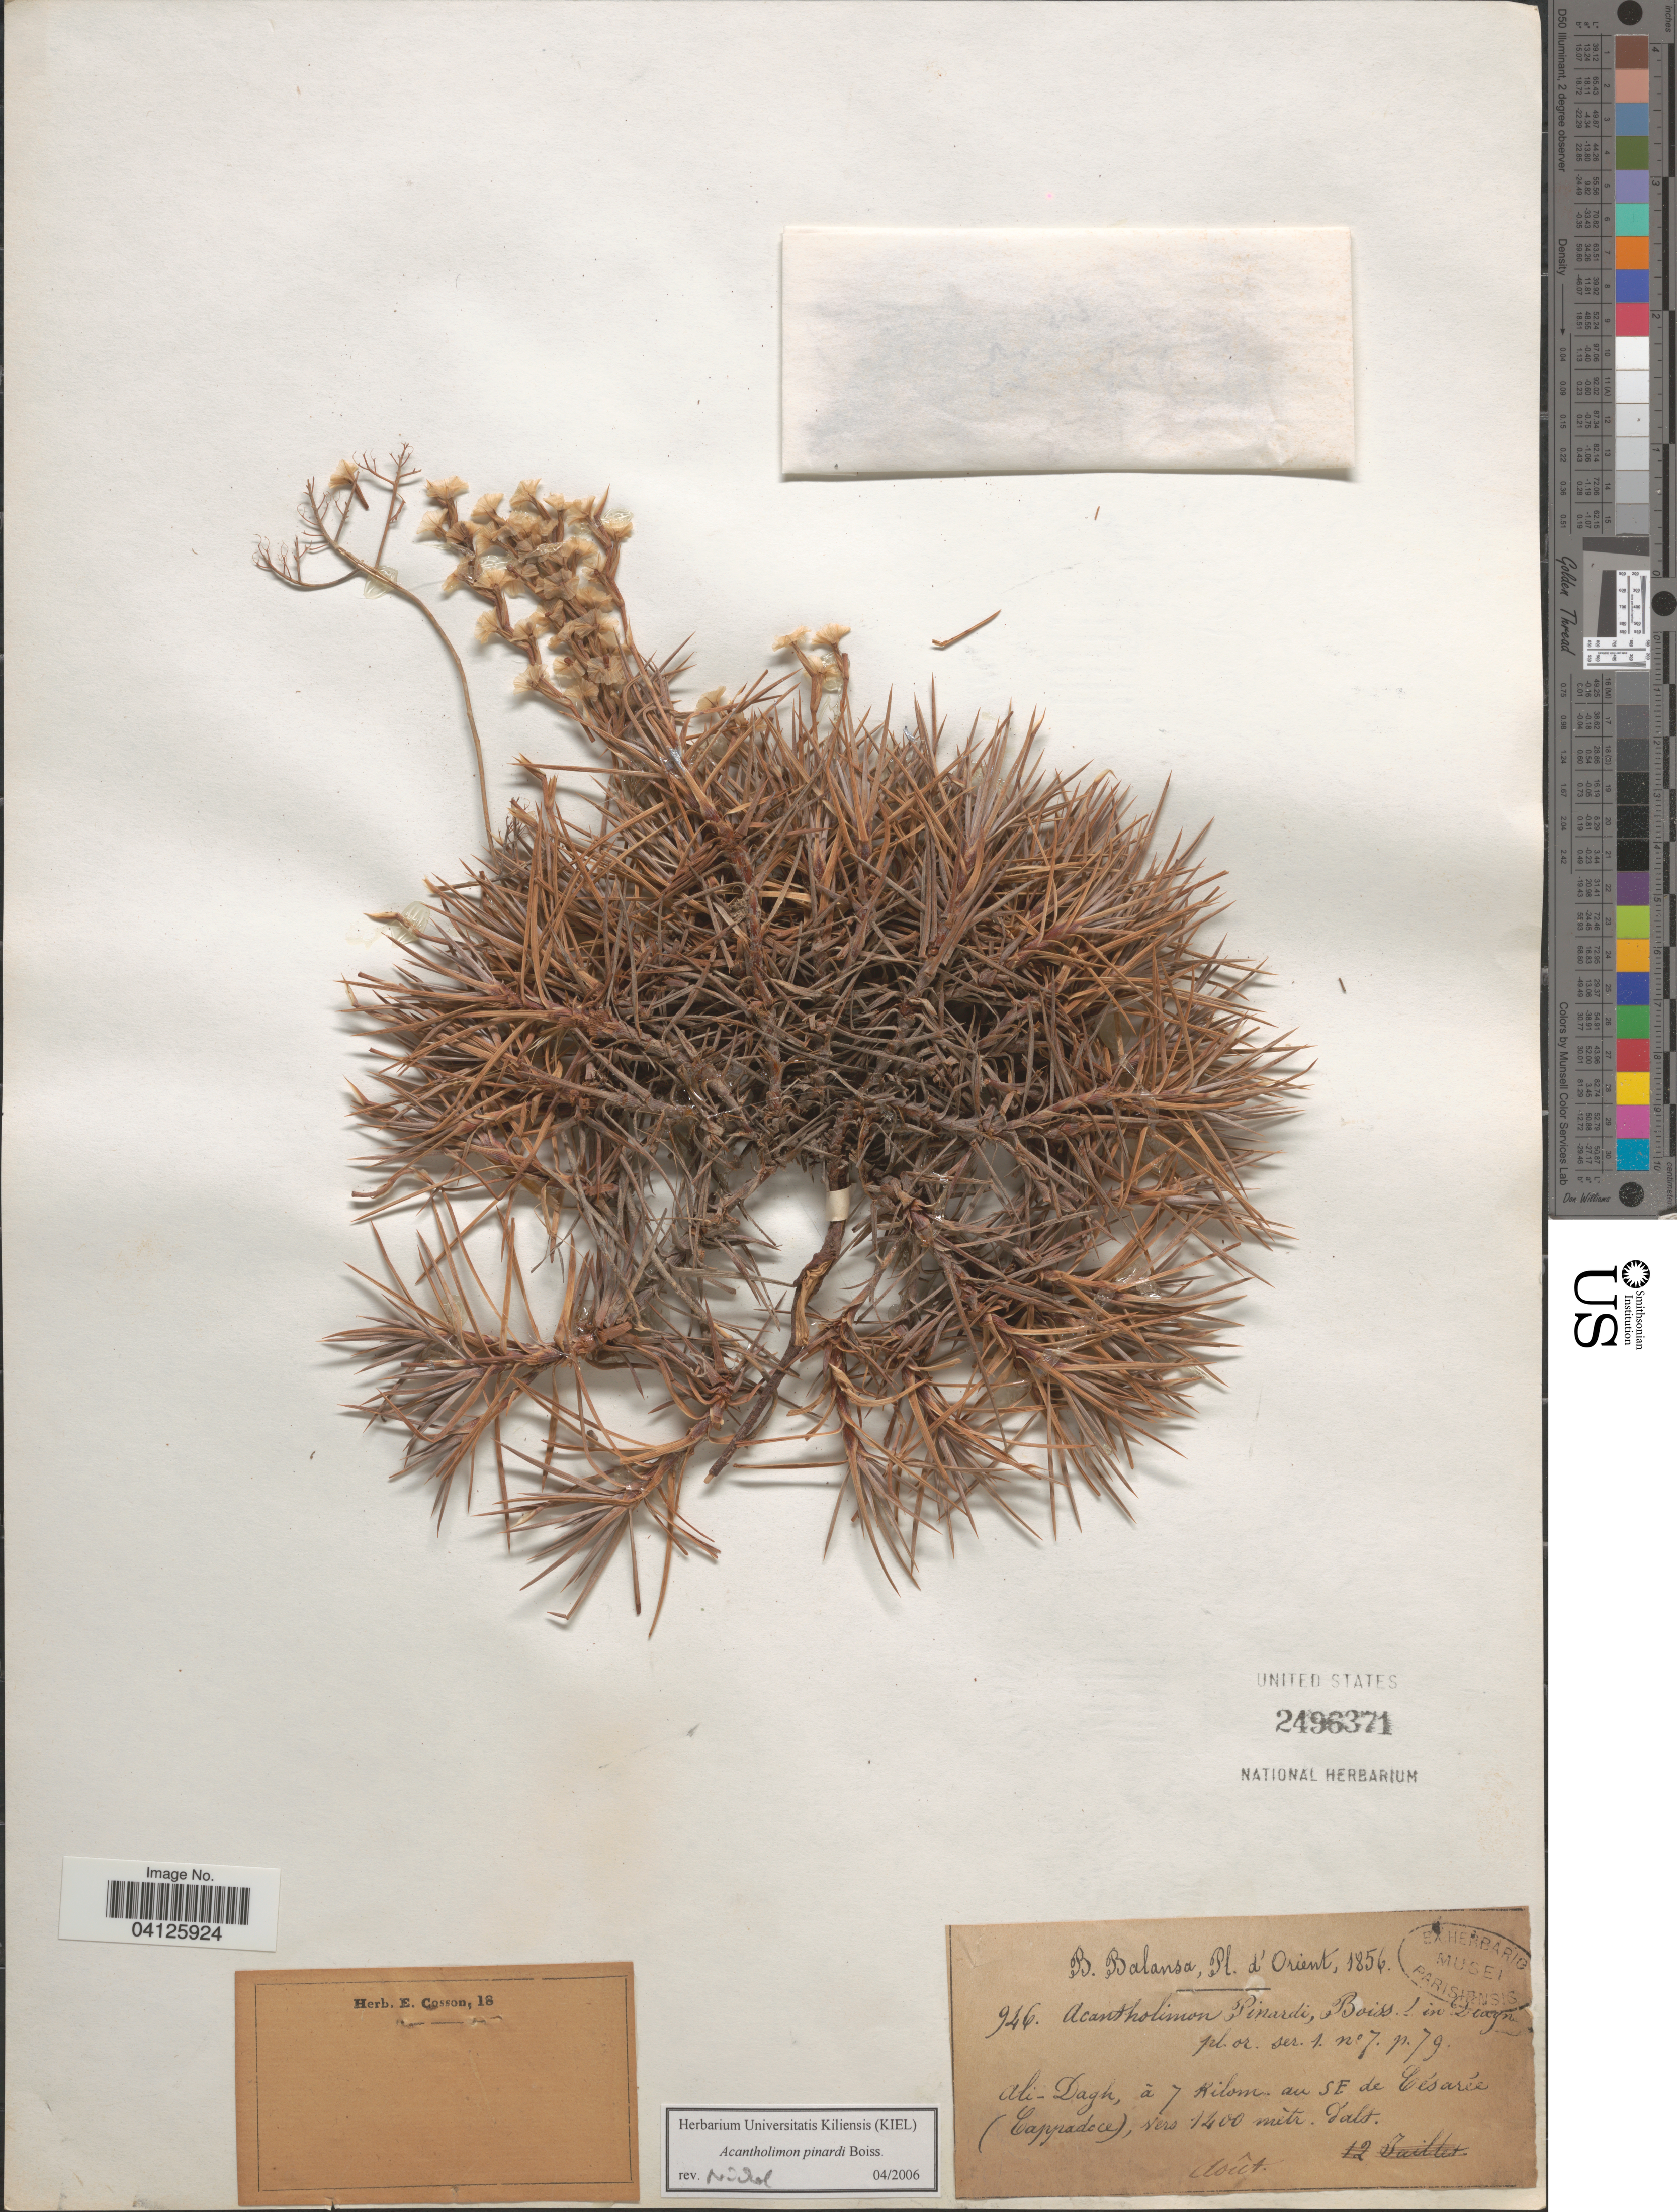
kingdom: Plantae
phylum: Tracheophyta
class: Magnoliopsida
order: Caryophyllales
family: Plumbaginaceae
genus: Acantholimon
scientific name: Acantholimon pinardii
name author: Boiss.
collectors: B. Balansa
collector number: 946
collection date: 1856-08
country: Turkey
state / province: Kayseri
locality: Orient. Ali-Dagh, à 7 Kilom. au SE de Césarée (Cappadoce).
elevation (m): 1400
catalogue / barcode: US 2496371